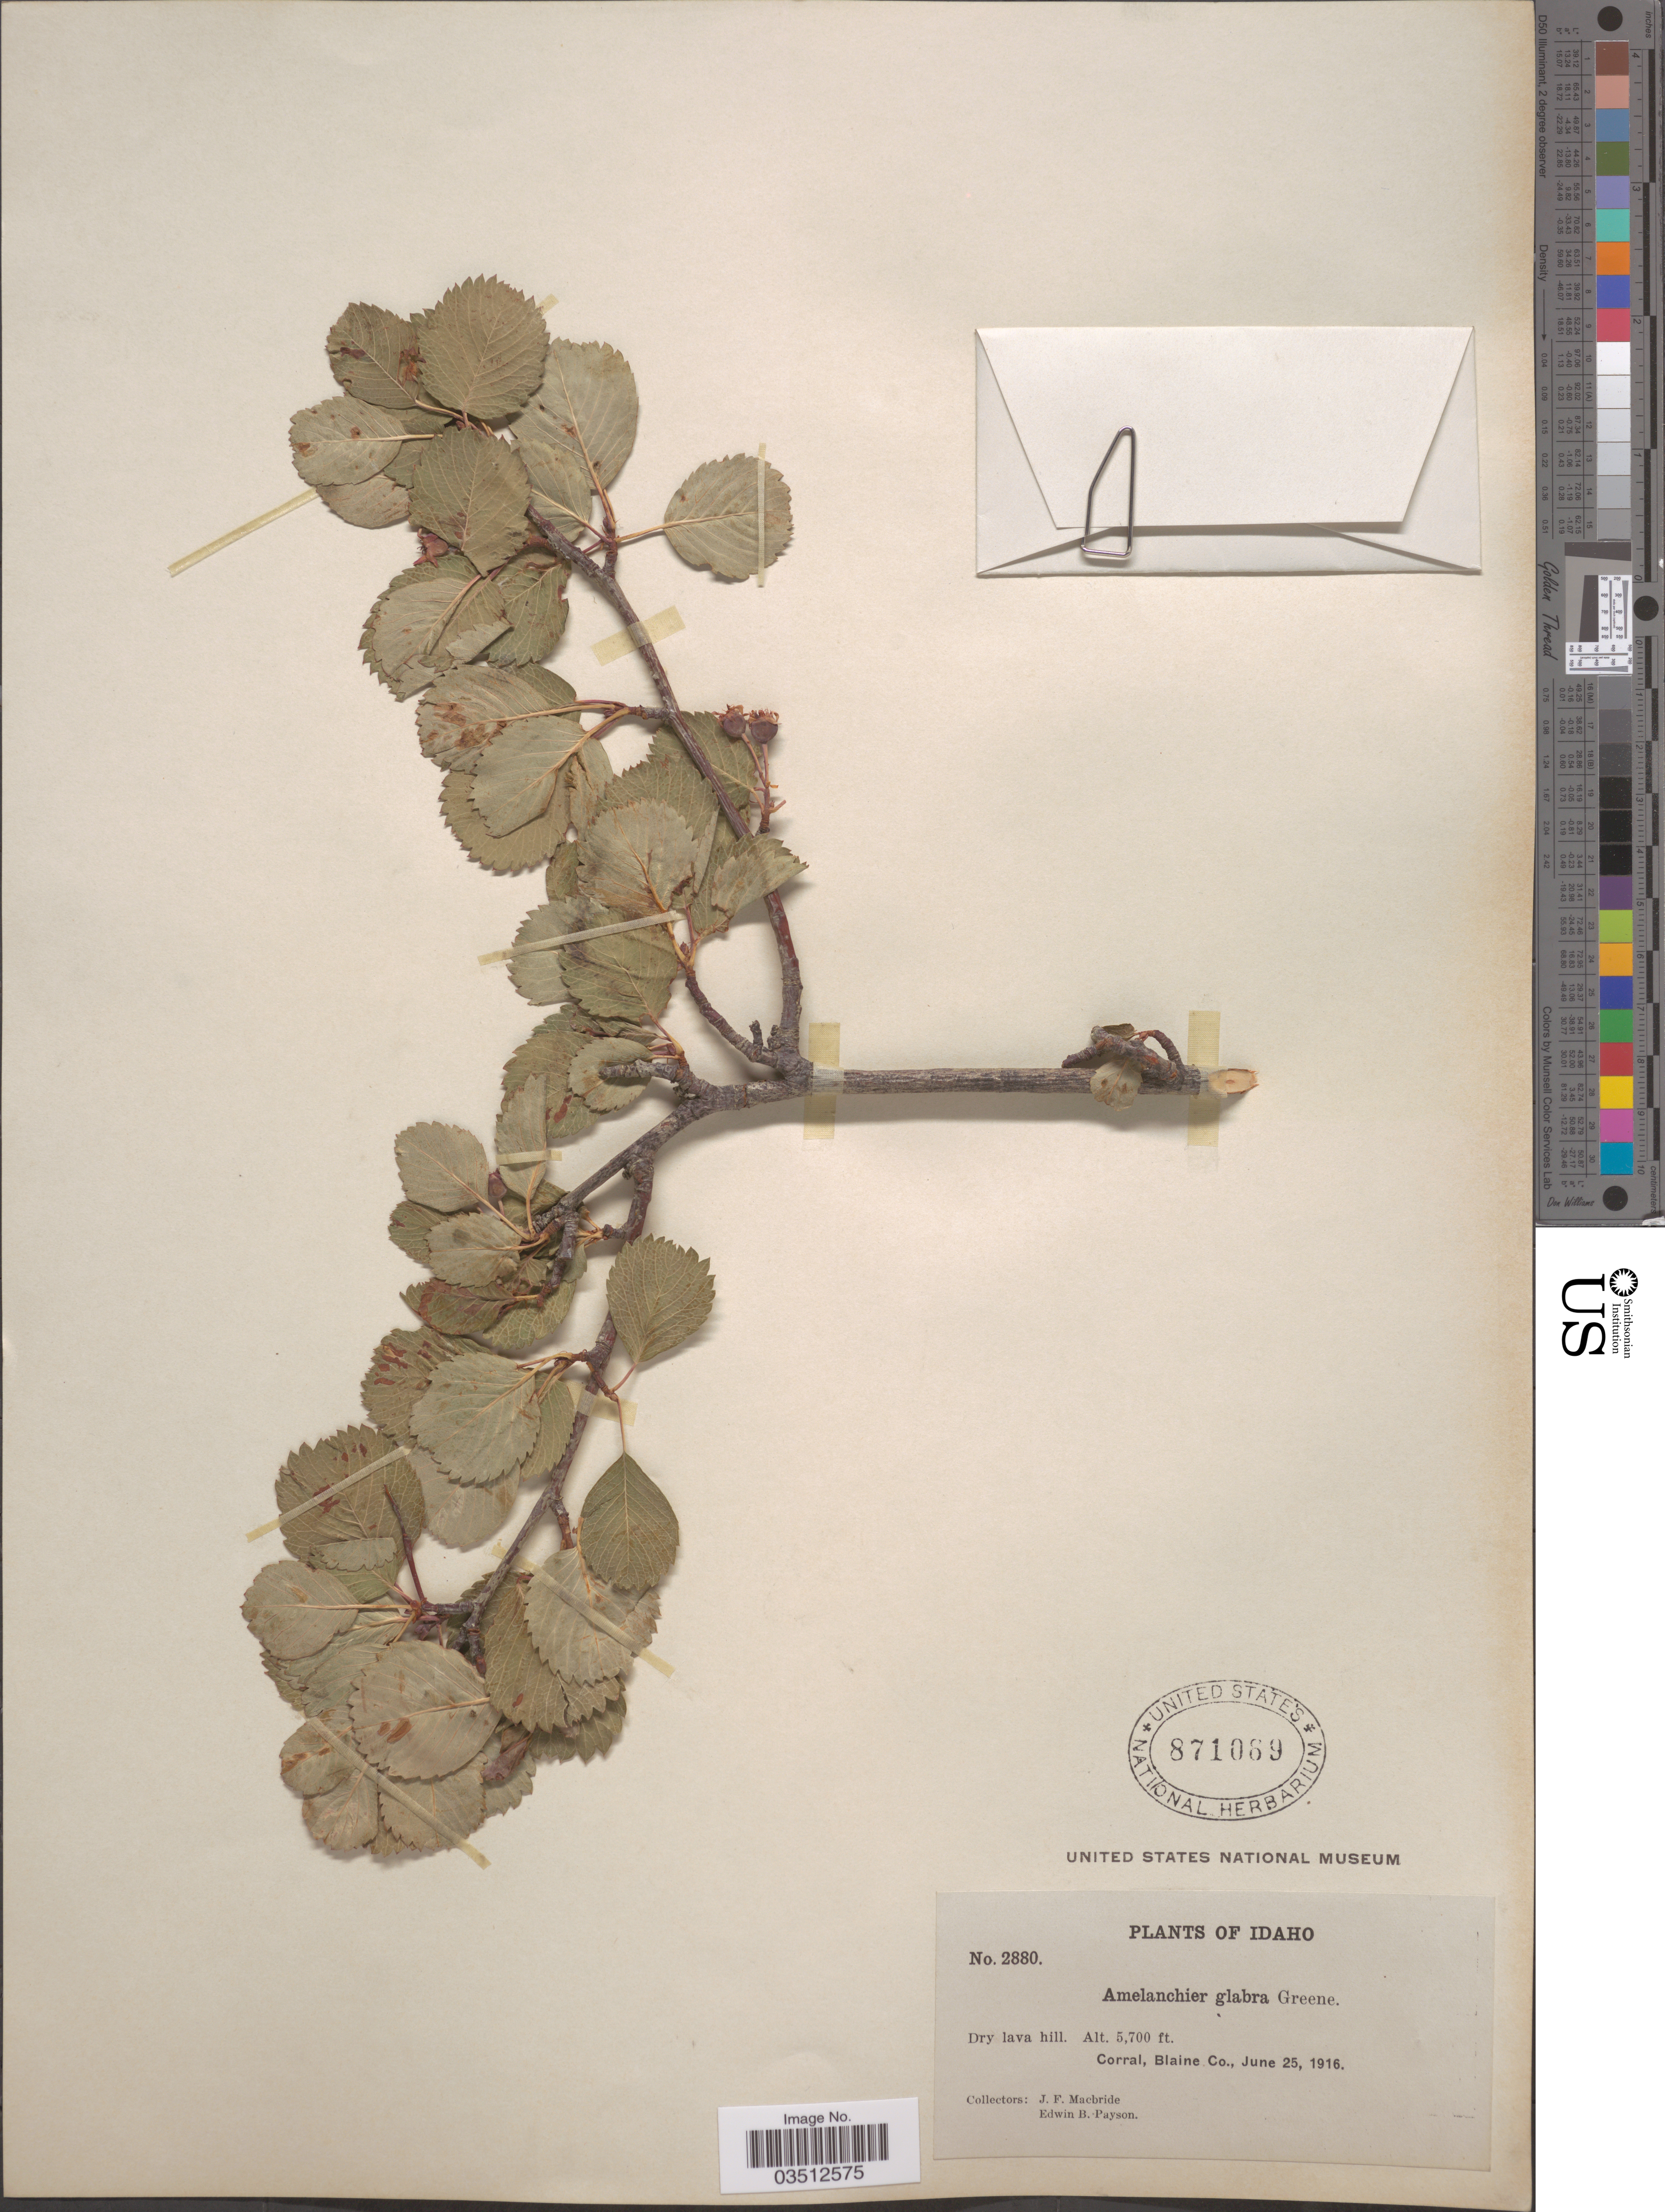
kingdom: Plantae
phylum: Tracheophyta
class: Magnoliopsida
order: Rosales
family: Rosaceae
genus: Amelanchier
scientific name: Amelanchier prunifolia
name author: Greene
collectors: J. F. Macbride & E. B. Payson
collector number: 2880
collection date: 1916-06-25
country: United States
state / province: Idaho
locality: Corral, Blaine Co.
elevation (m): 1737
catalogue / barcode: US 871069